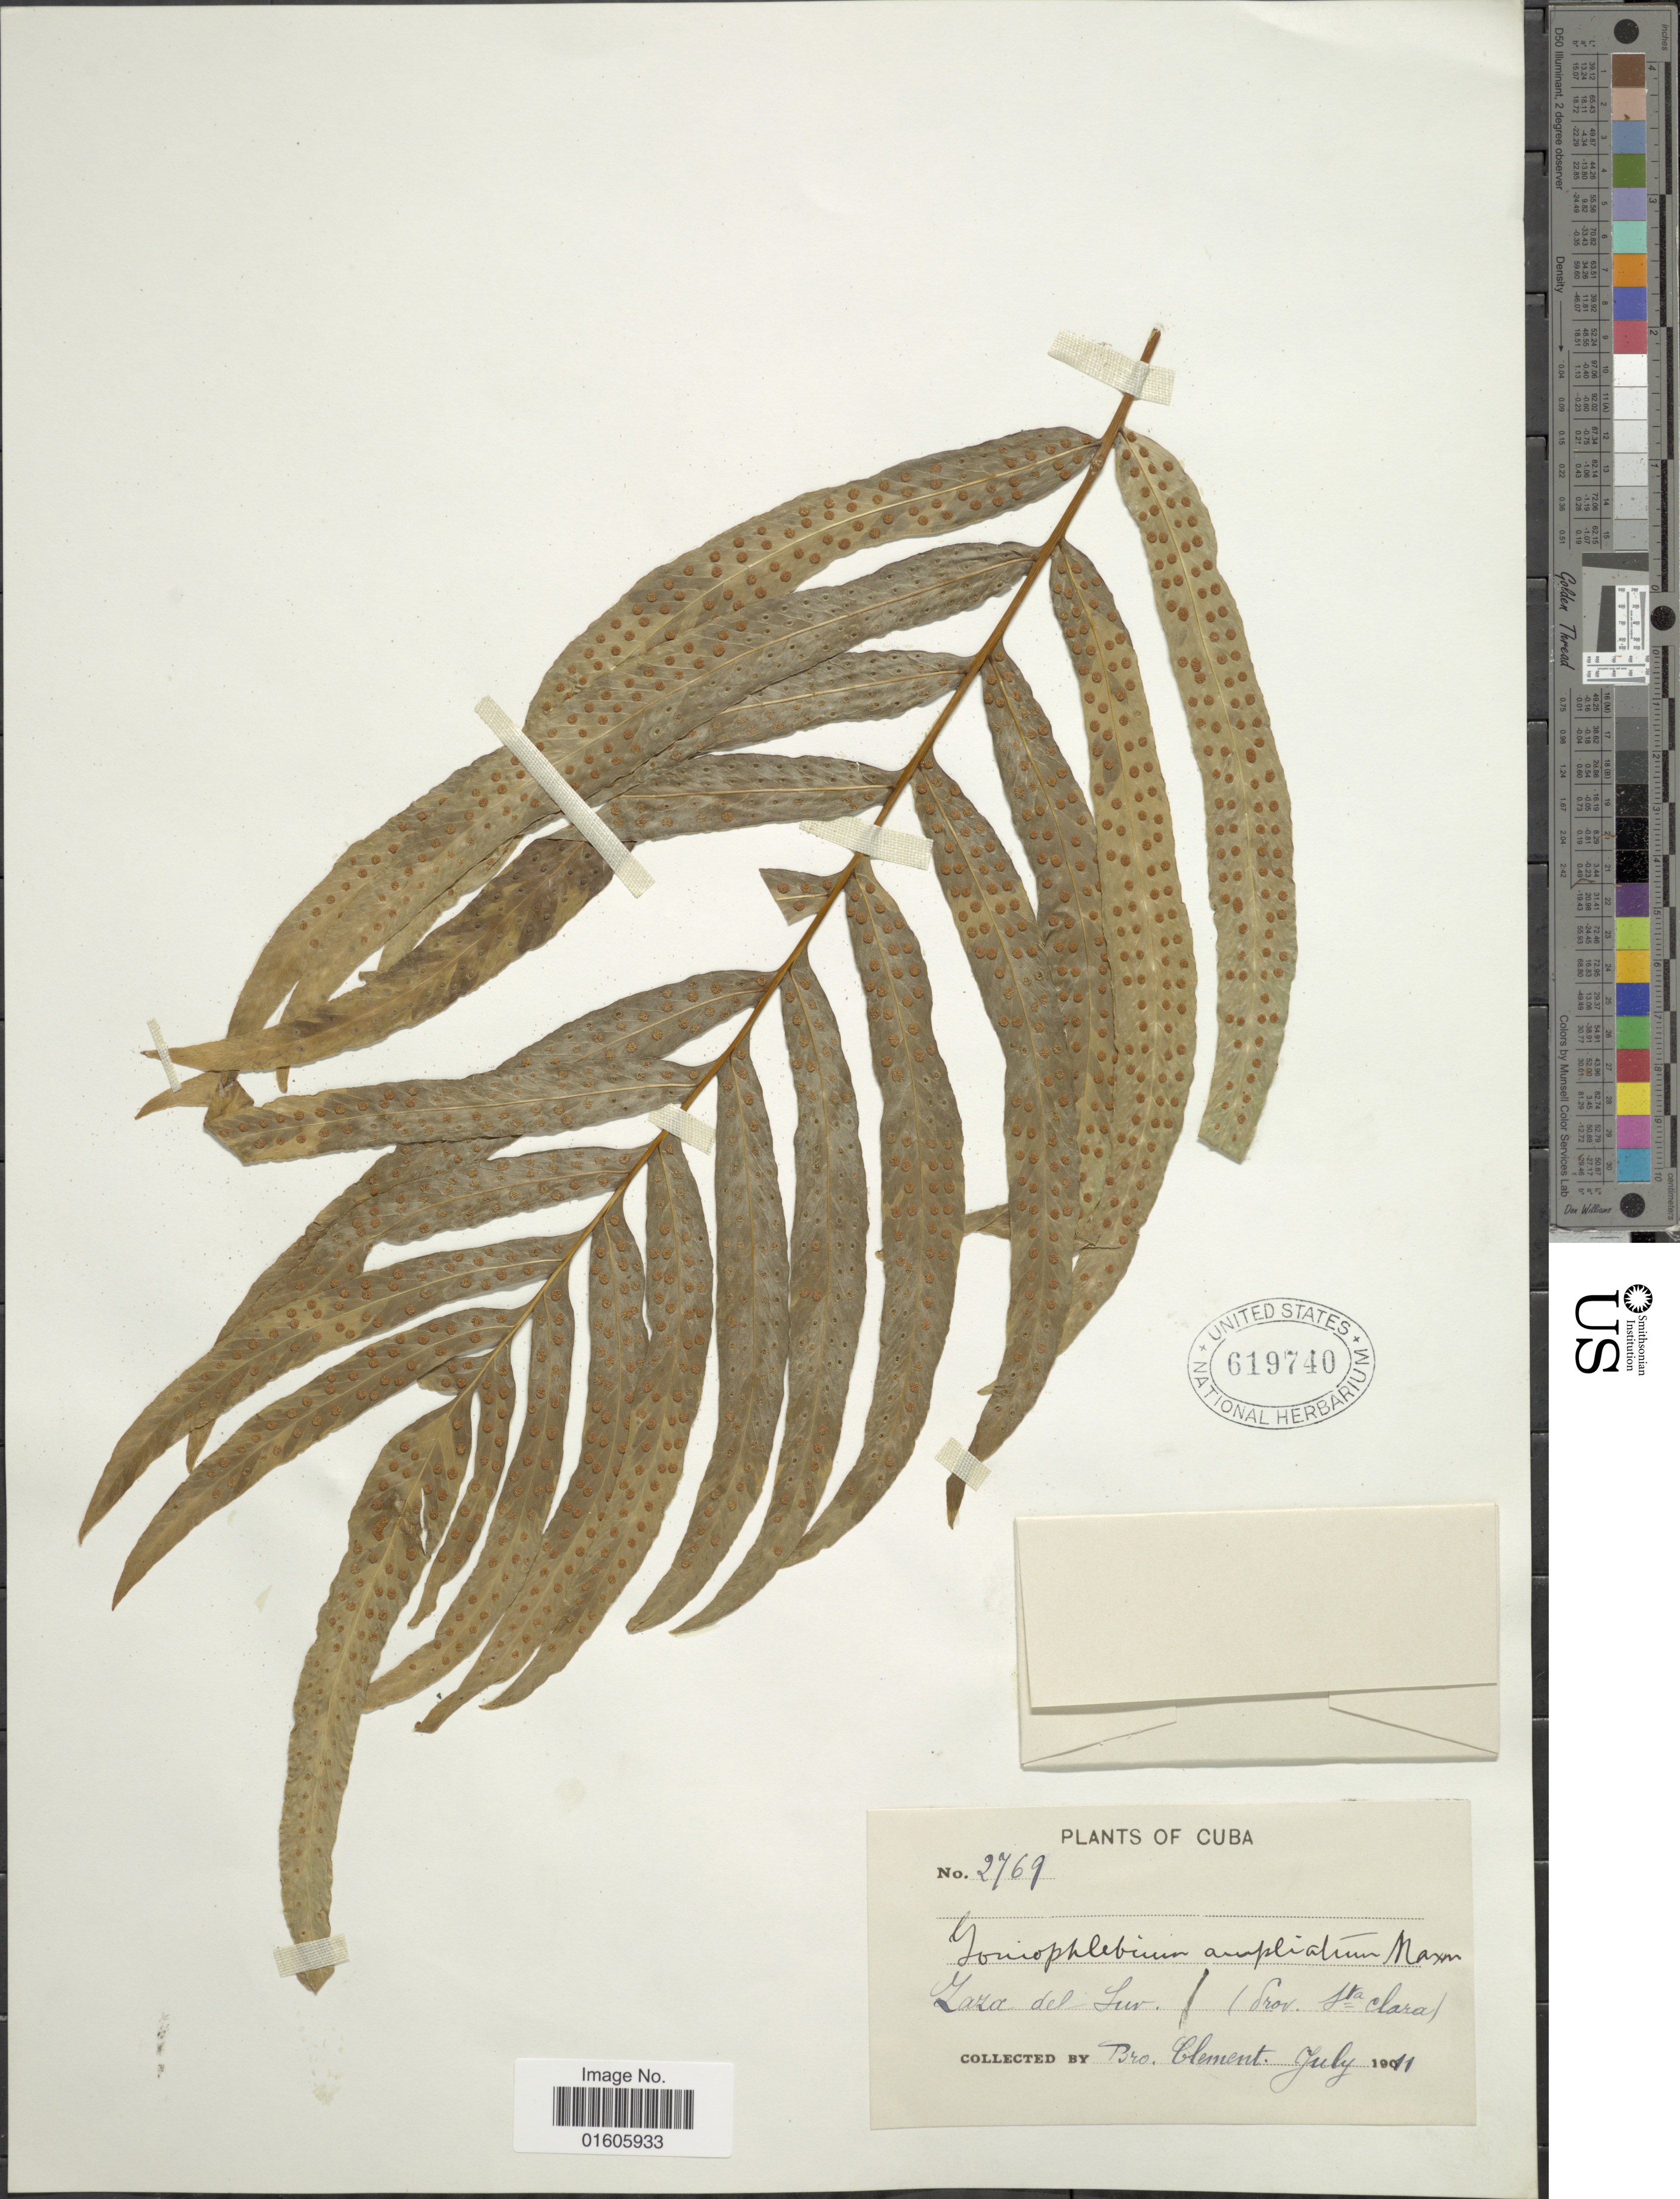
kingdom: Plantae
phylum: Tracheophyta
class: Polypodiopsida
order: Polypodiales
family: Polypodiaceae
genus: Serpocaulon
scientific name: Serpocaulon triseriale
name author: (Sw.) A.R. Sm.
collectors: B. Clement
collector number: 2769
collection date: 1911-07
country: Cuba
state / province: Las Villas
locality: Zaza del Sur (Prov. Sta. Clara).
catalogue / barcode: US 619740